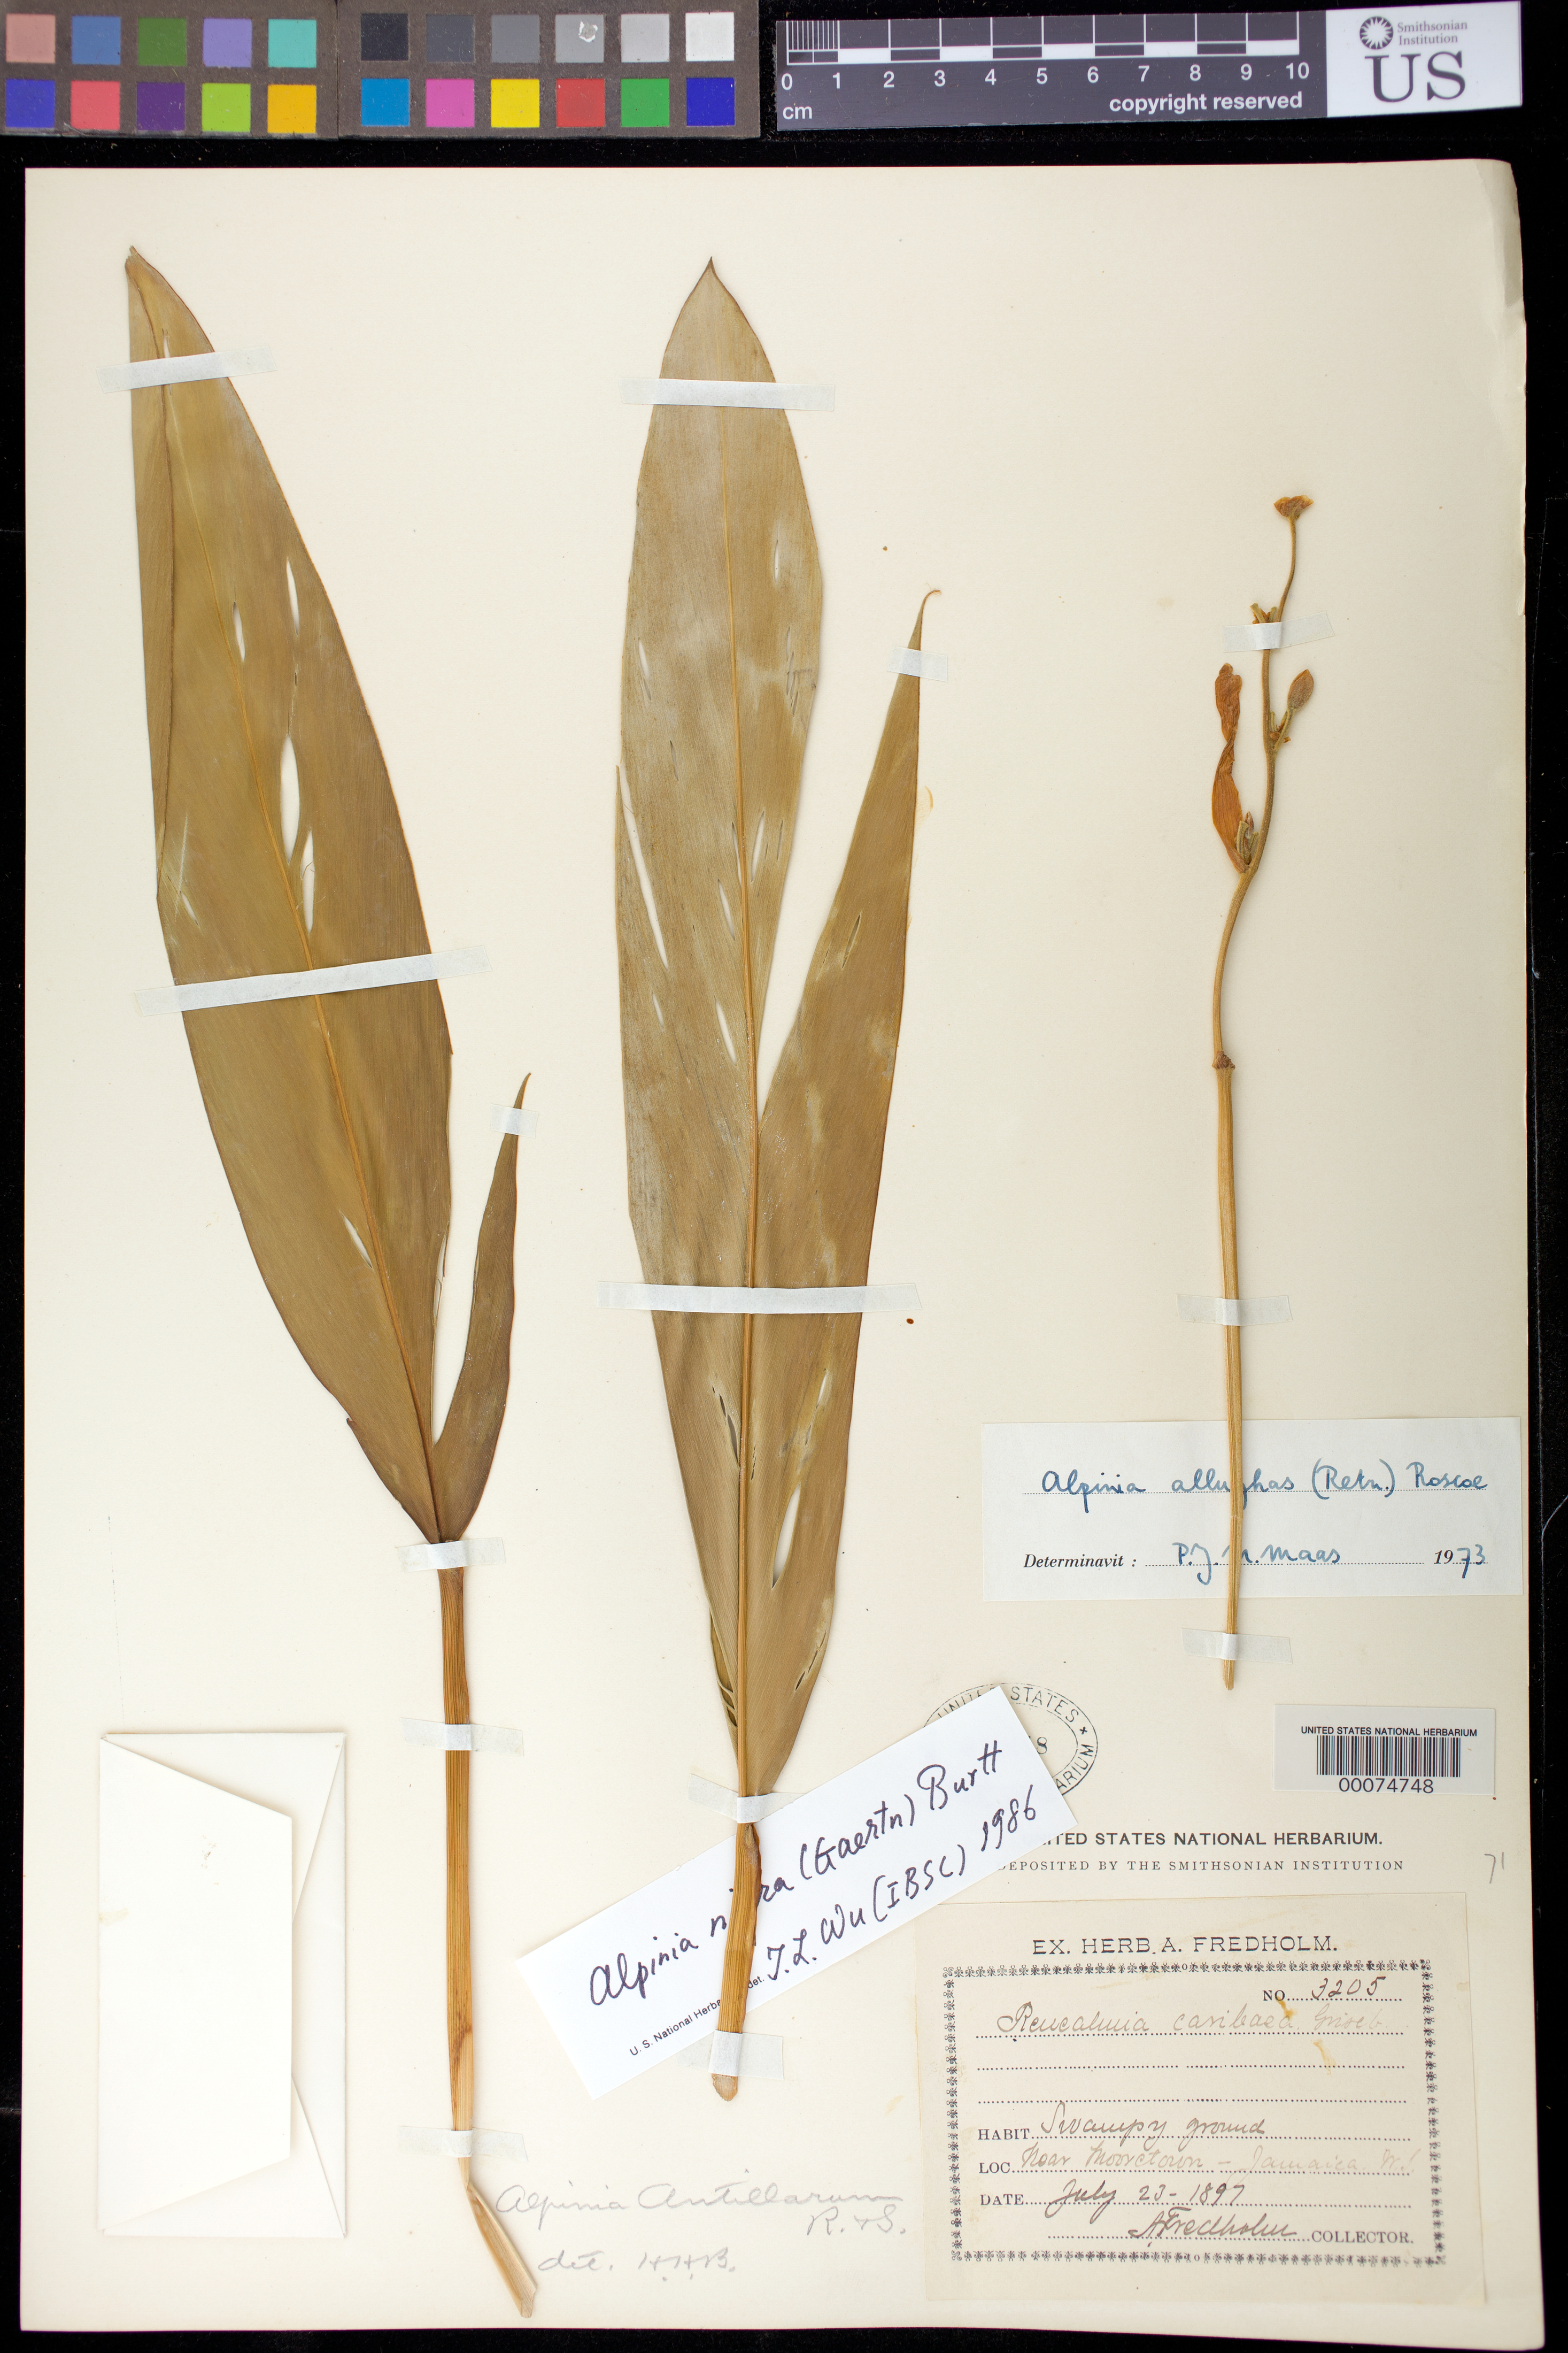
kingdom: Plantae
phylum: Tracheophyta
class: Liliopsida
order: Zingiberales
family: Zingiberaceae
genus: Alpinia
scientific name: Alpinia nigra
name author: (Gaertn.) B.L. Burtt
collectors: A. J. Fredholm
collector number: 3205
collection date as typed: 23 Jul 1897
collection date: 1897-07-23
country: Jamaica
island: Greater Antilles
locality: Near mooretown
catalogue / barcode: US 316048